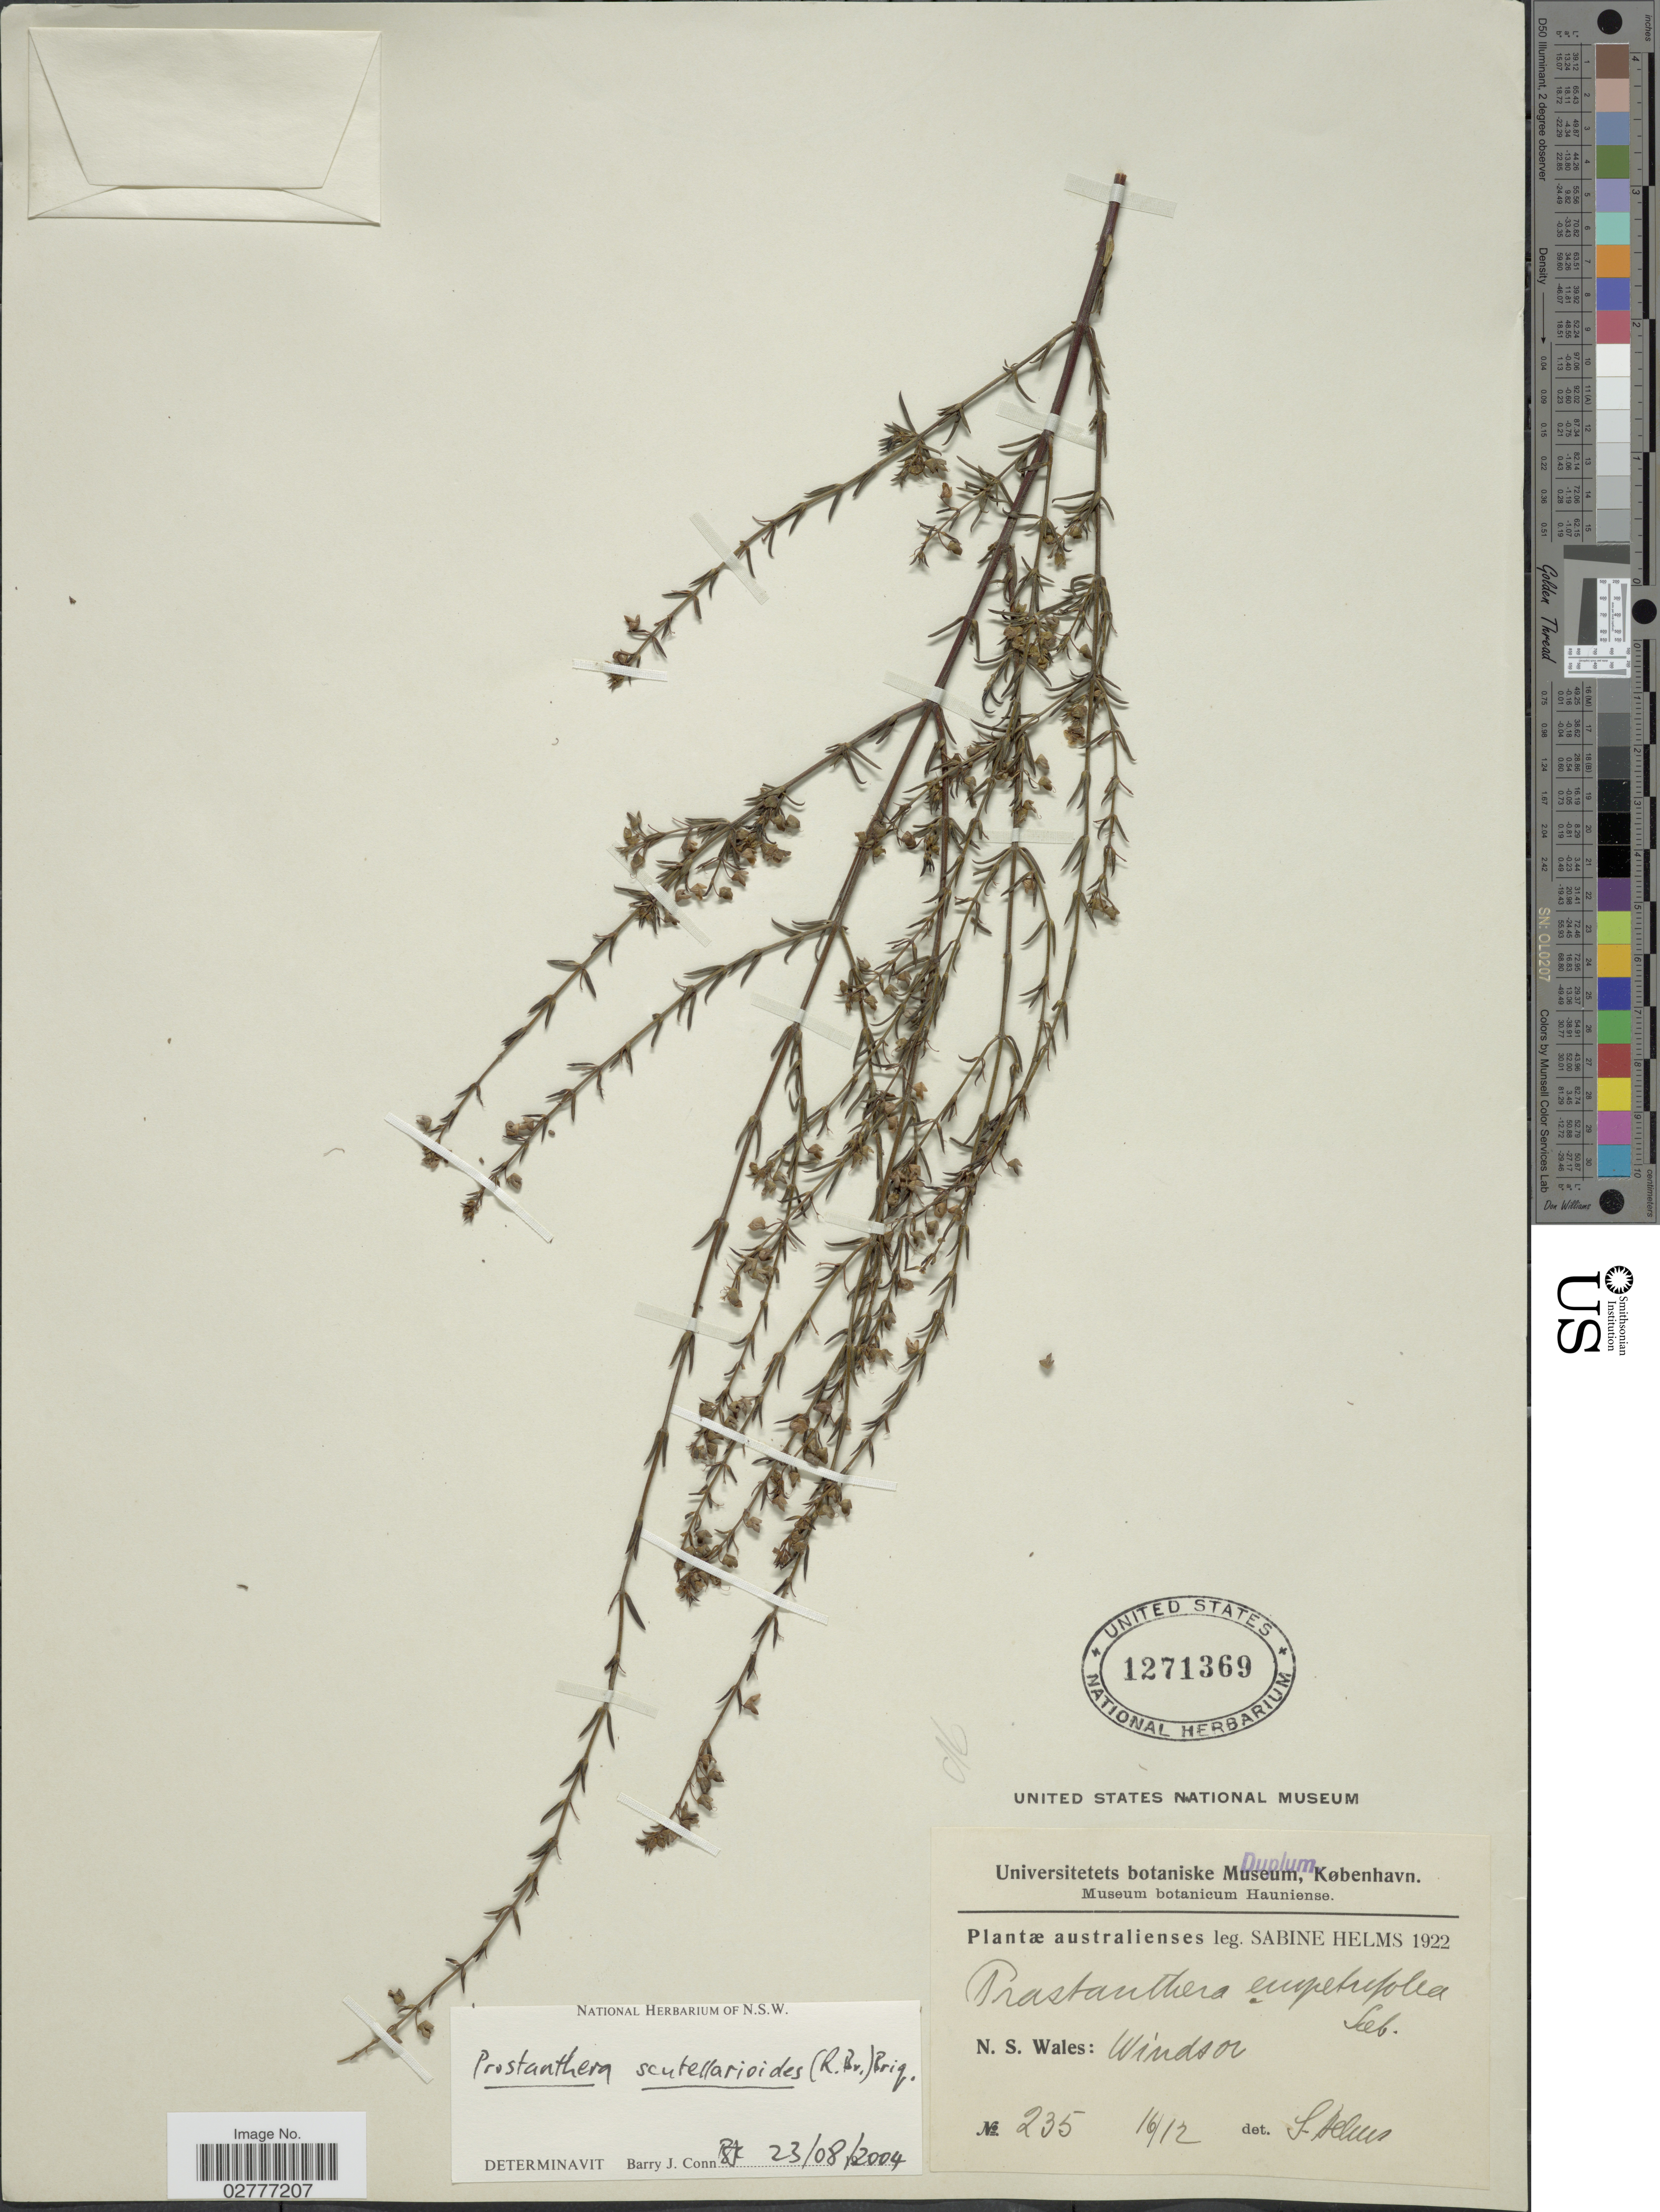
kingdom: Plantae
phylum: Tracheophyta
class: Magnoliopsida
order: Lamiales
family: Lamiaceae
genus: Prostanthera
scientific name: Prostanthera scutellarioides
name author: (R. Br.) Druce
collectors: S. Helms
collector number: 235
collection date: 1922-12-16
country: Australia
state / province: New South Wales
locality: N.S. Wales. Windsor.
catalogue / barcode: US 1271369